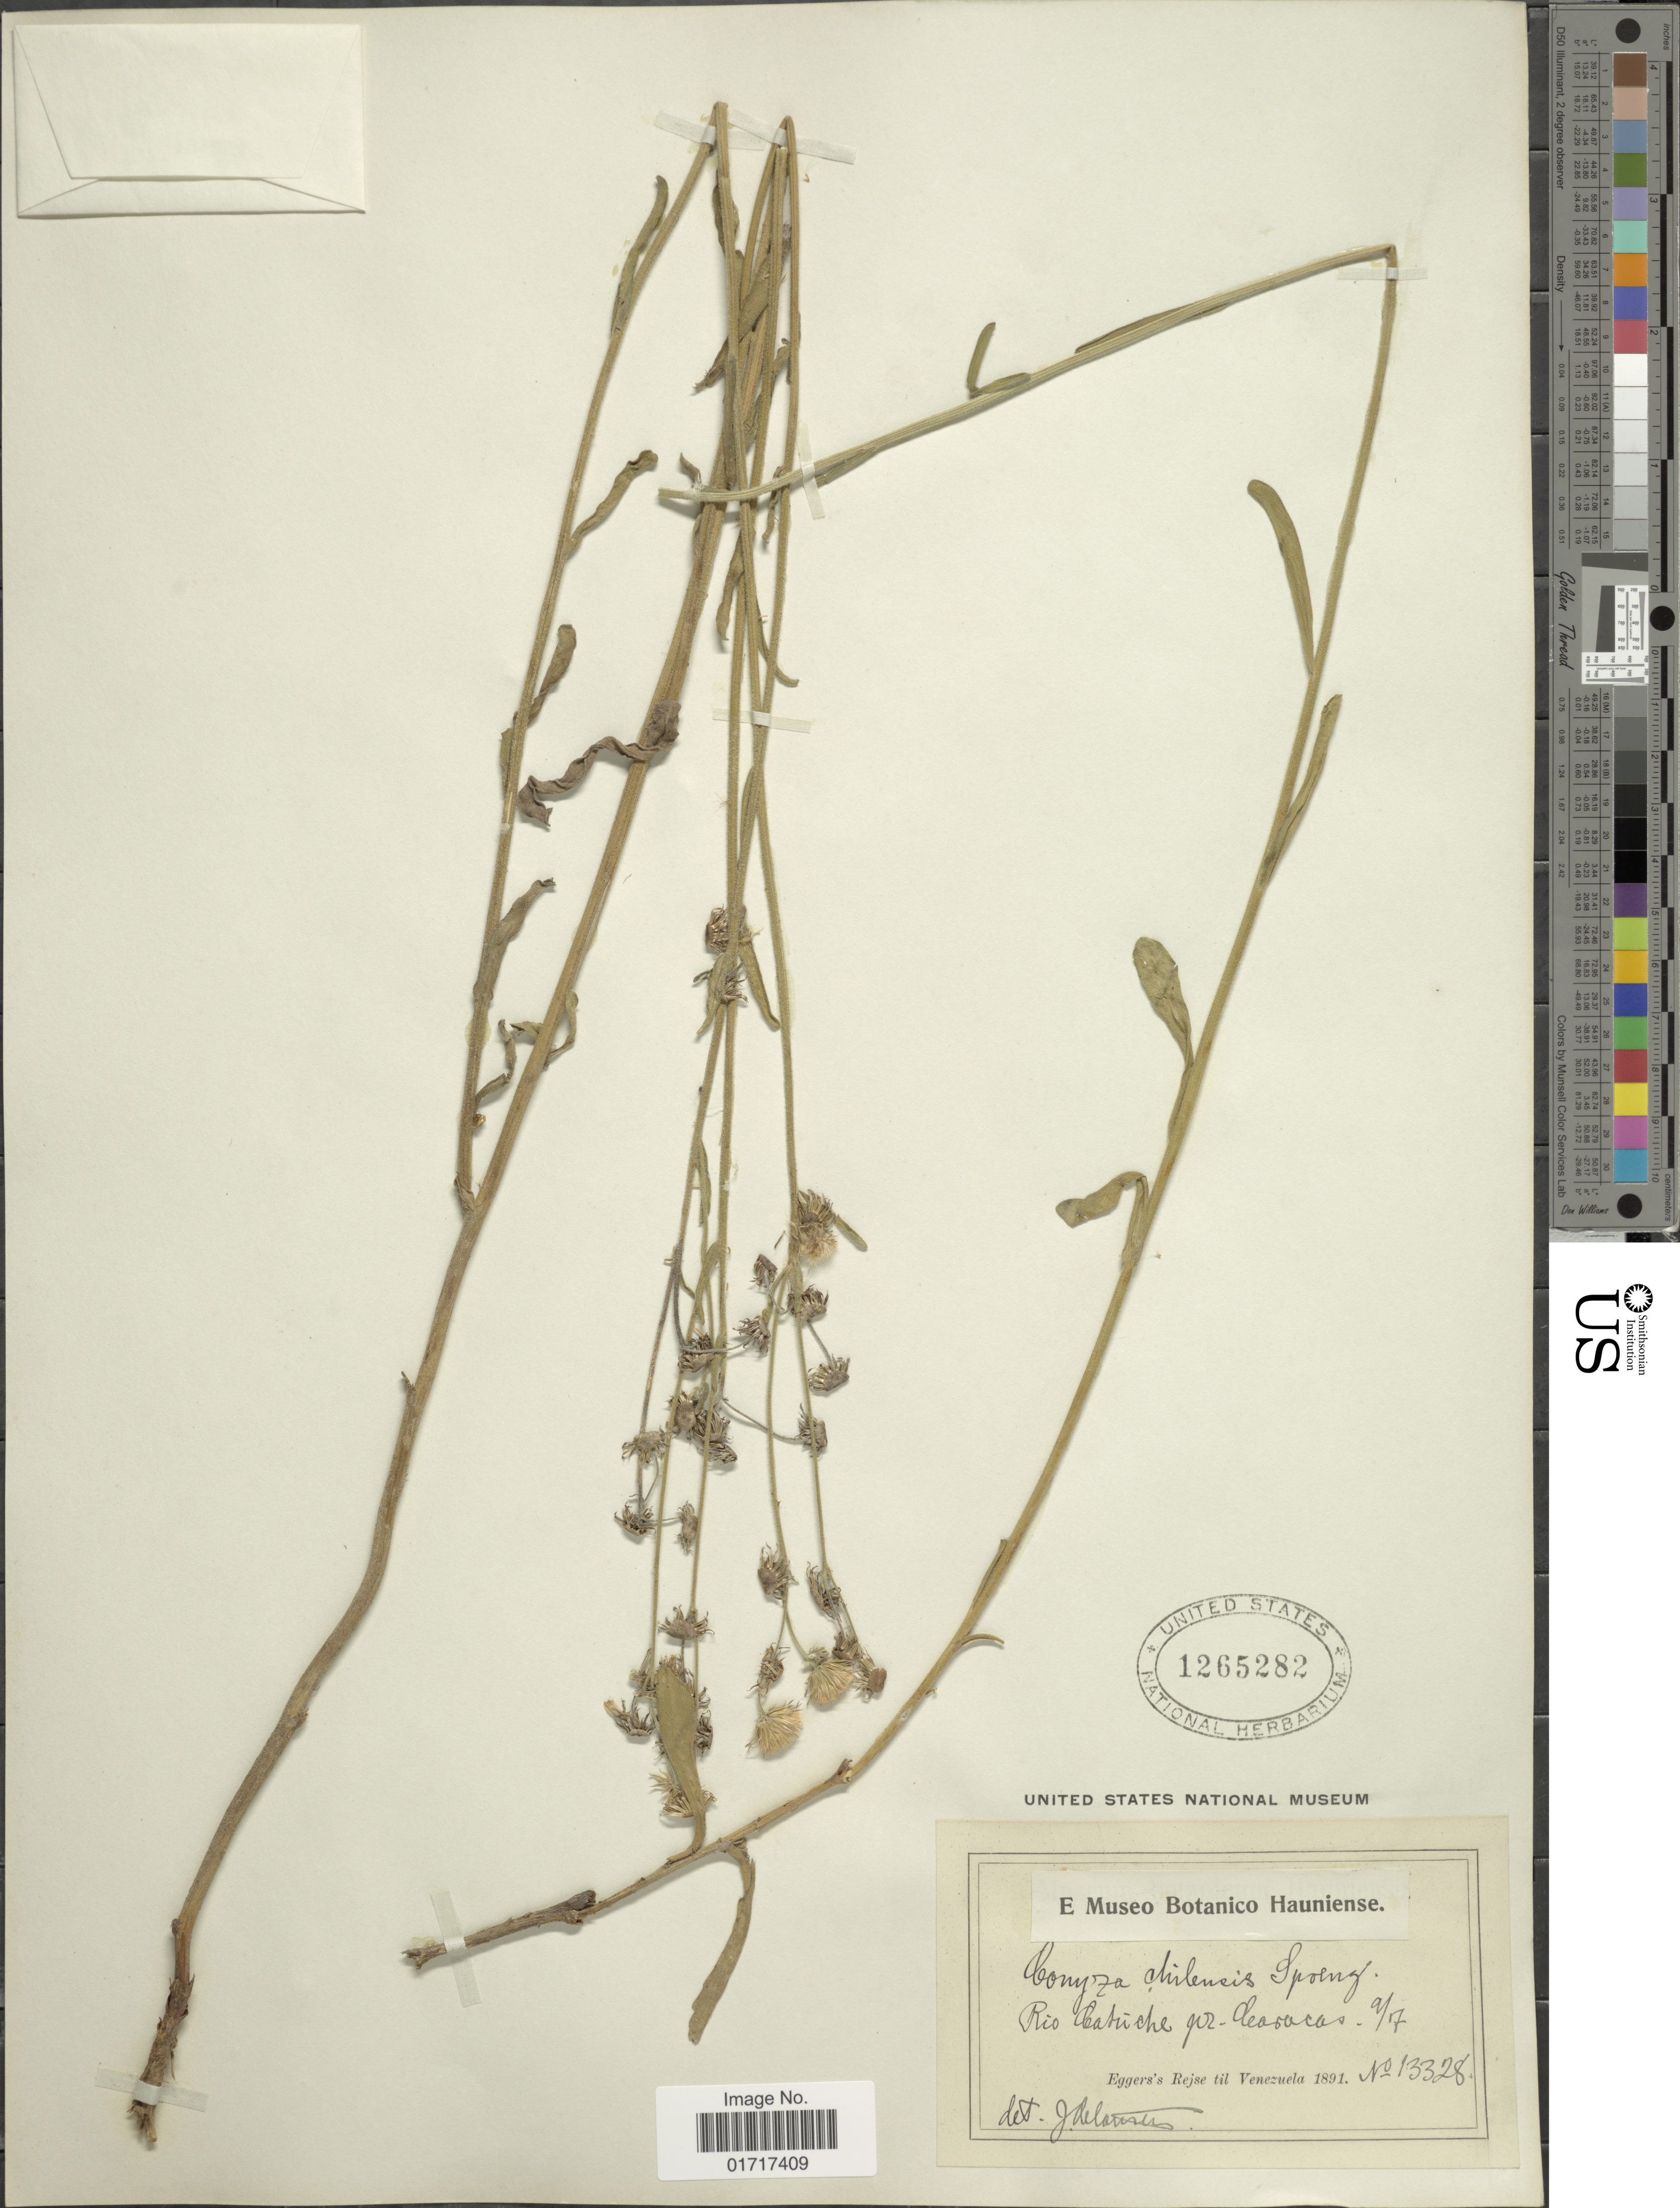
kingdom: Plantae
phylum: Tracheophyta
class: Magnoliopsida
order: Asterales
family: Asteraceae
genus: Conyza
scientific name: Conyza primulaefolia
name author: (Lam.) Cuatrec. & Lourteig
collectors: -. Eggers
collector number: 13328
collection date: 1891-07-09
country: Venezuela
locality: Rio Catriche pr. Caracas.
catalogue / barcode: US 1265282